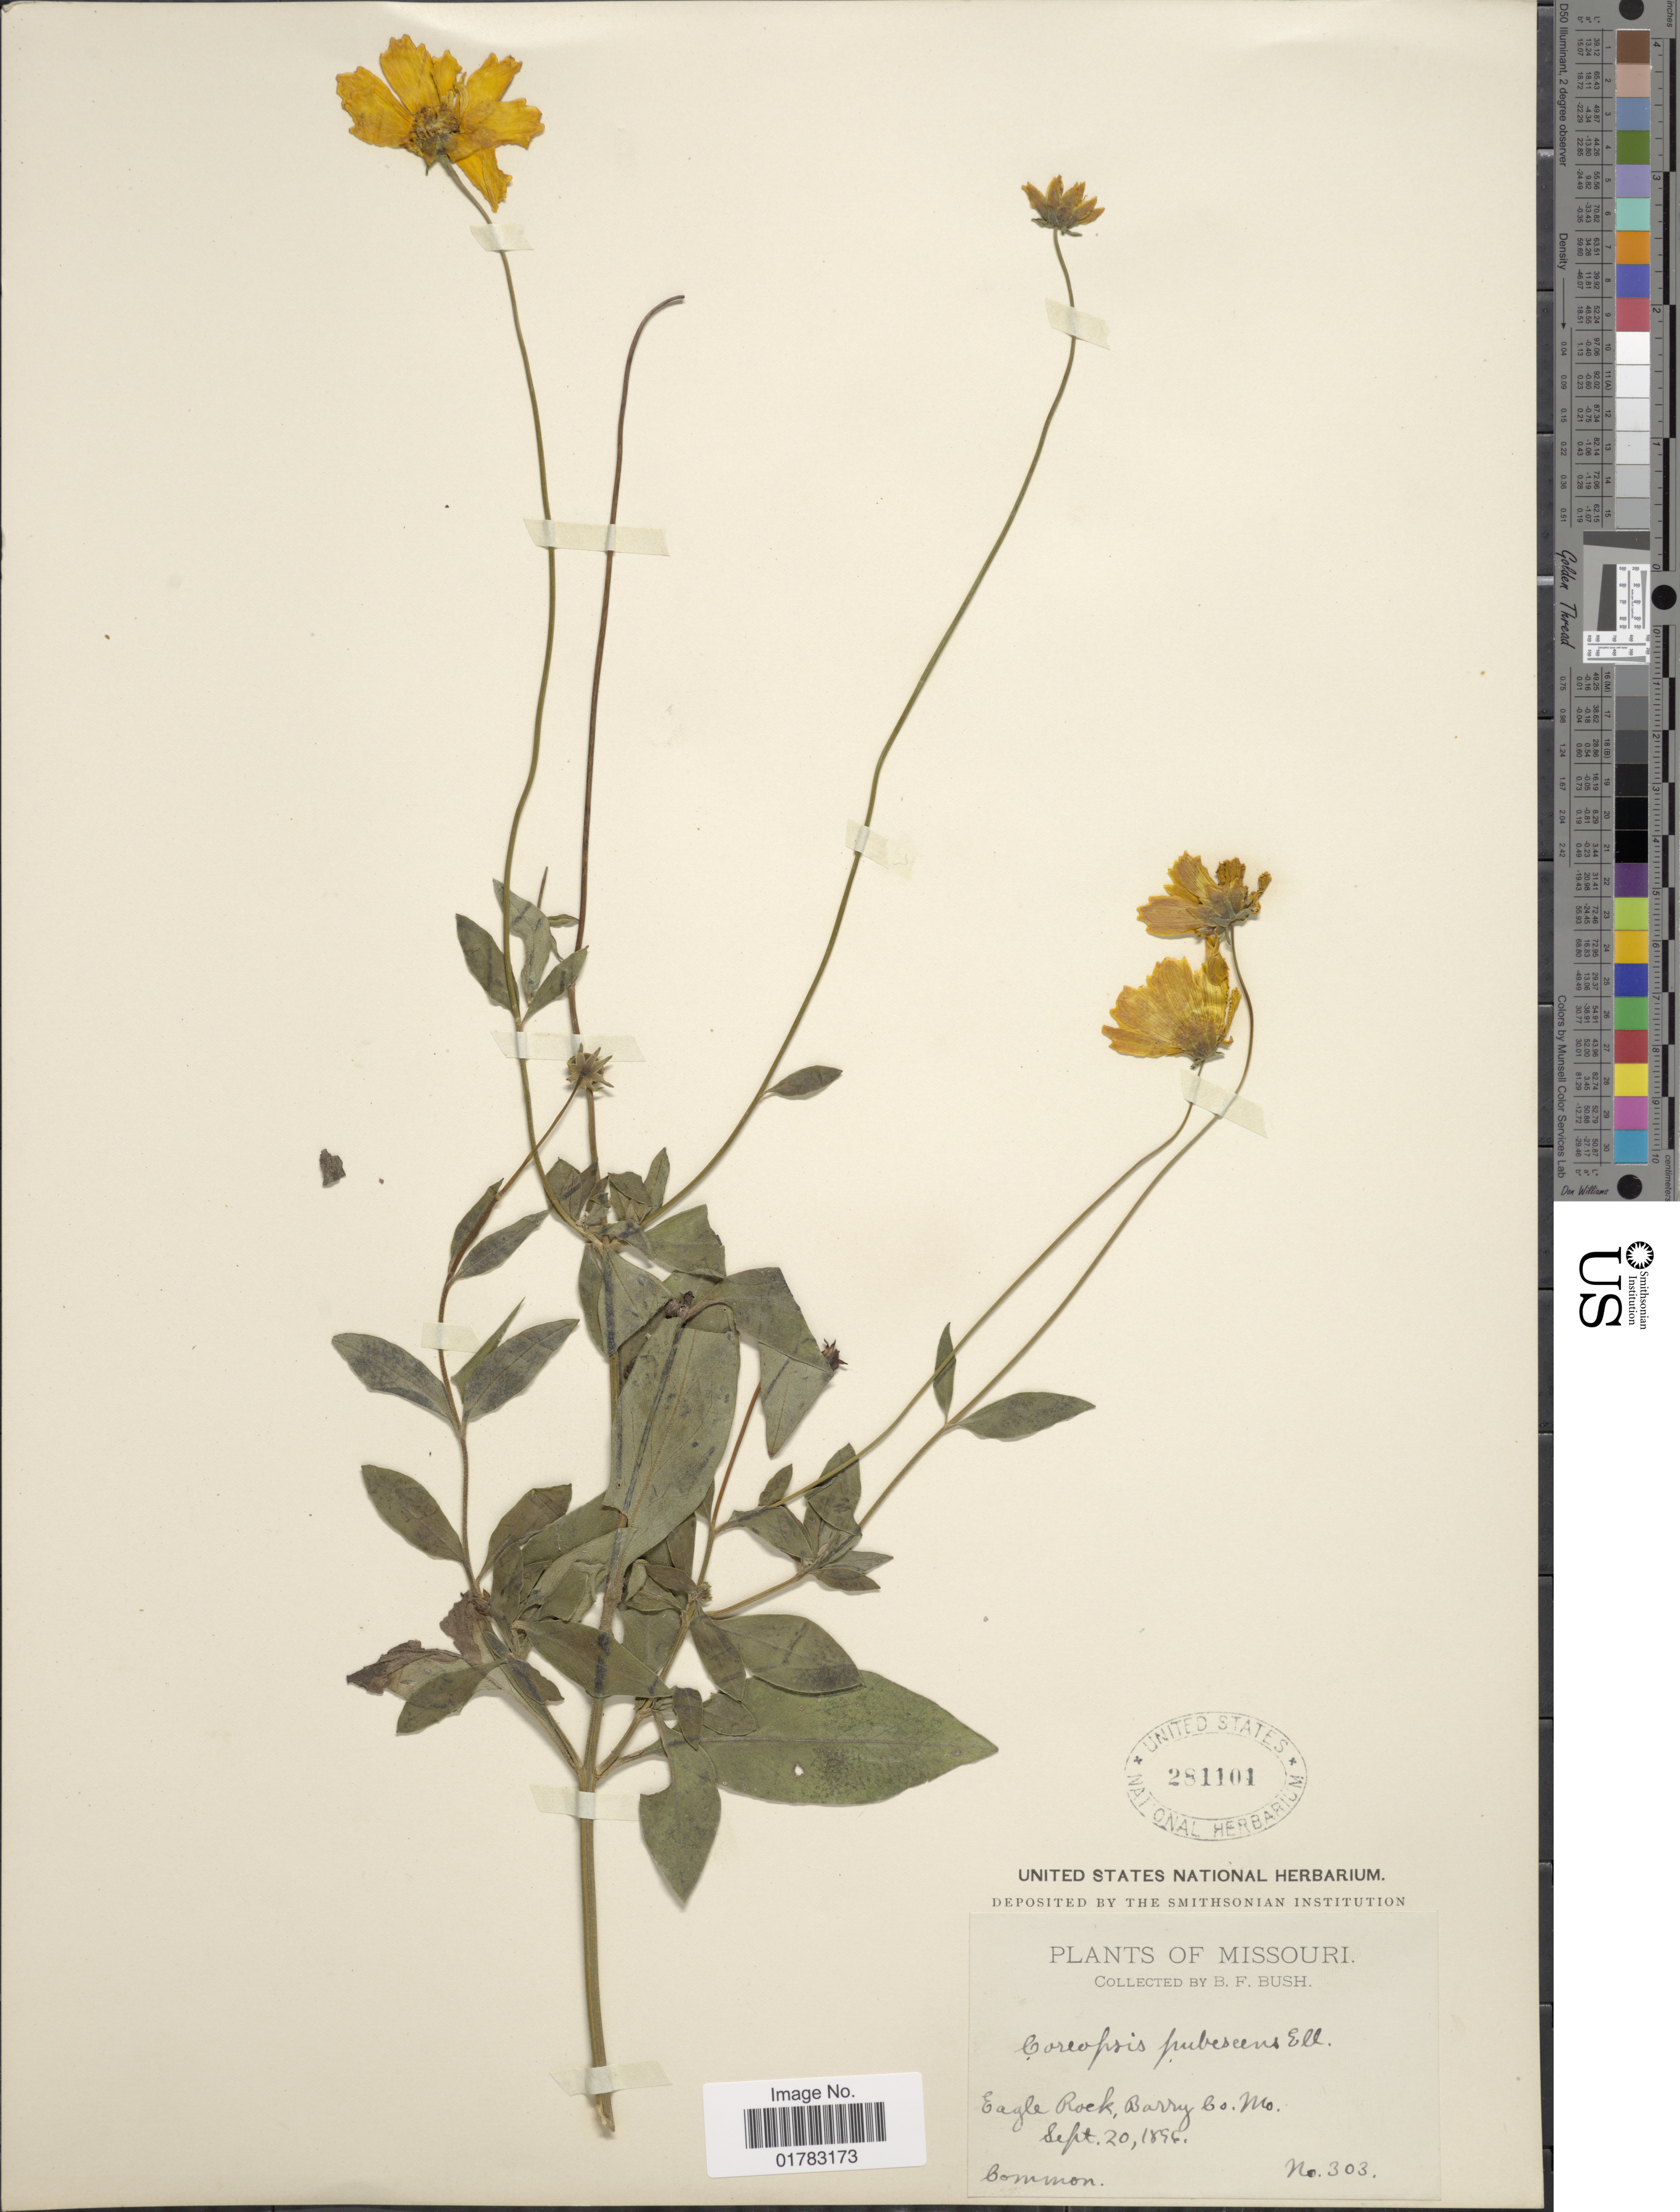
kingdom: Plantae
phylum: Tracheophyta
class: Magnoliopsida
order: Asterales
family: Asteraceae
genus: Coreopsis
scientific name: Coreopsis pubescens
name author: Elliott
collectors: B. F. Bush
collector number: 303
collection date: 1896-09-20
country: United States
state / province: Missouri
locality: Eagle Rock, Barry Co.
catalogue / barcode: US 281101